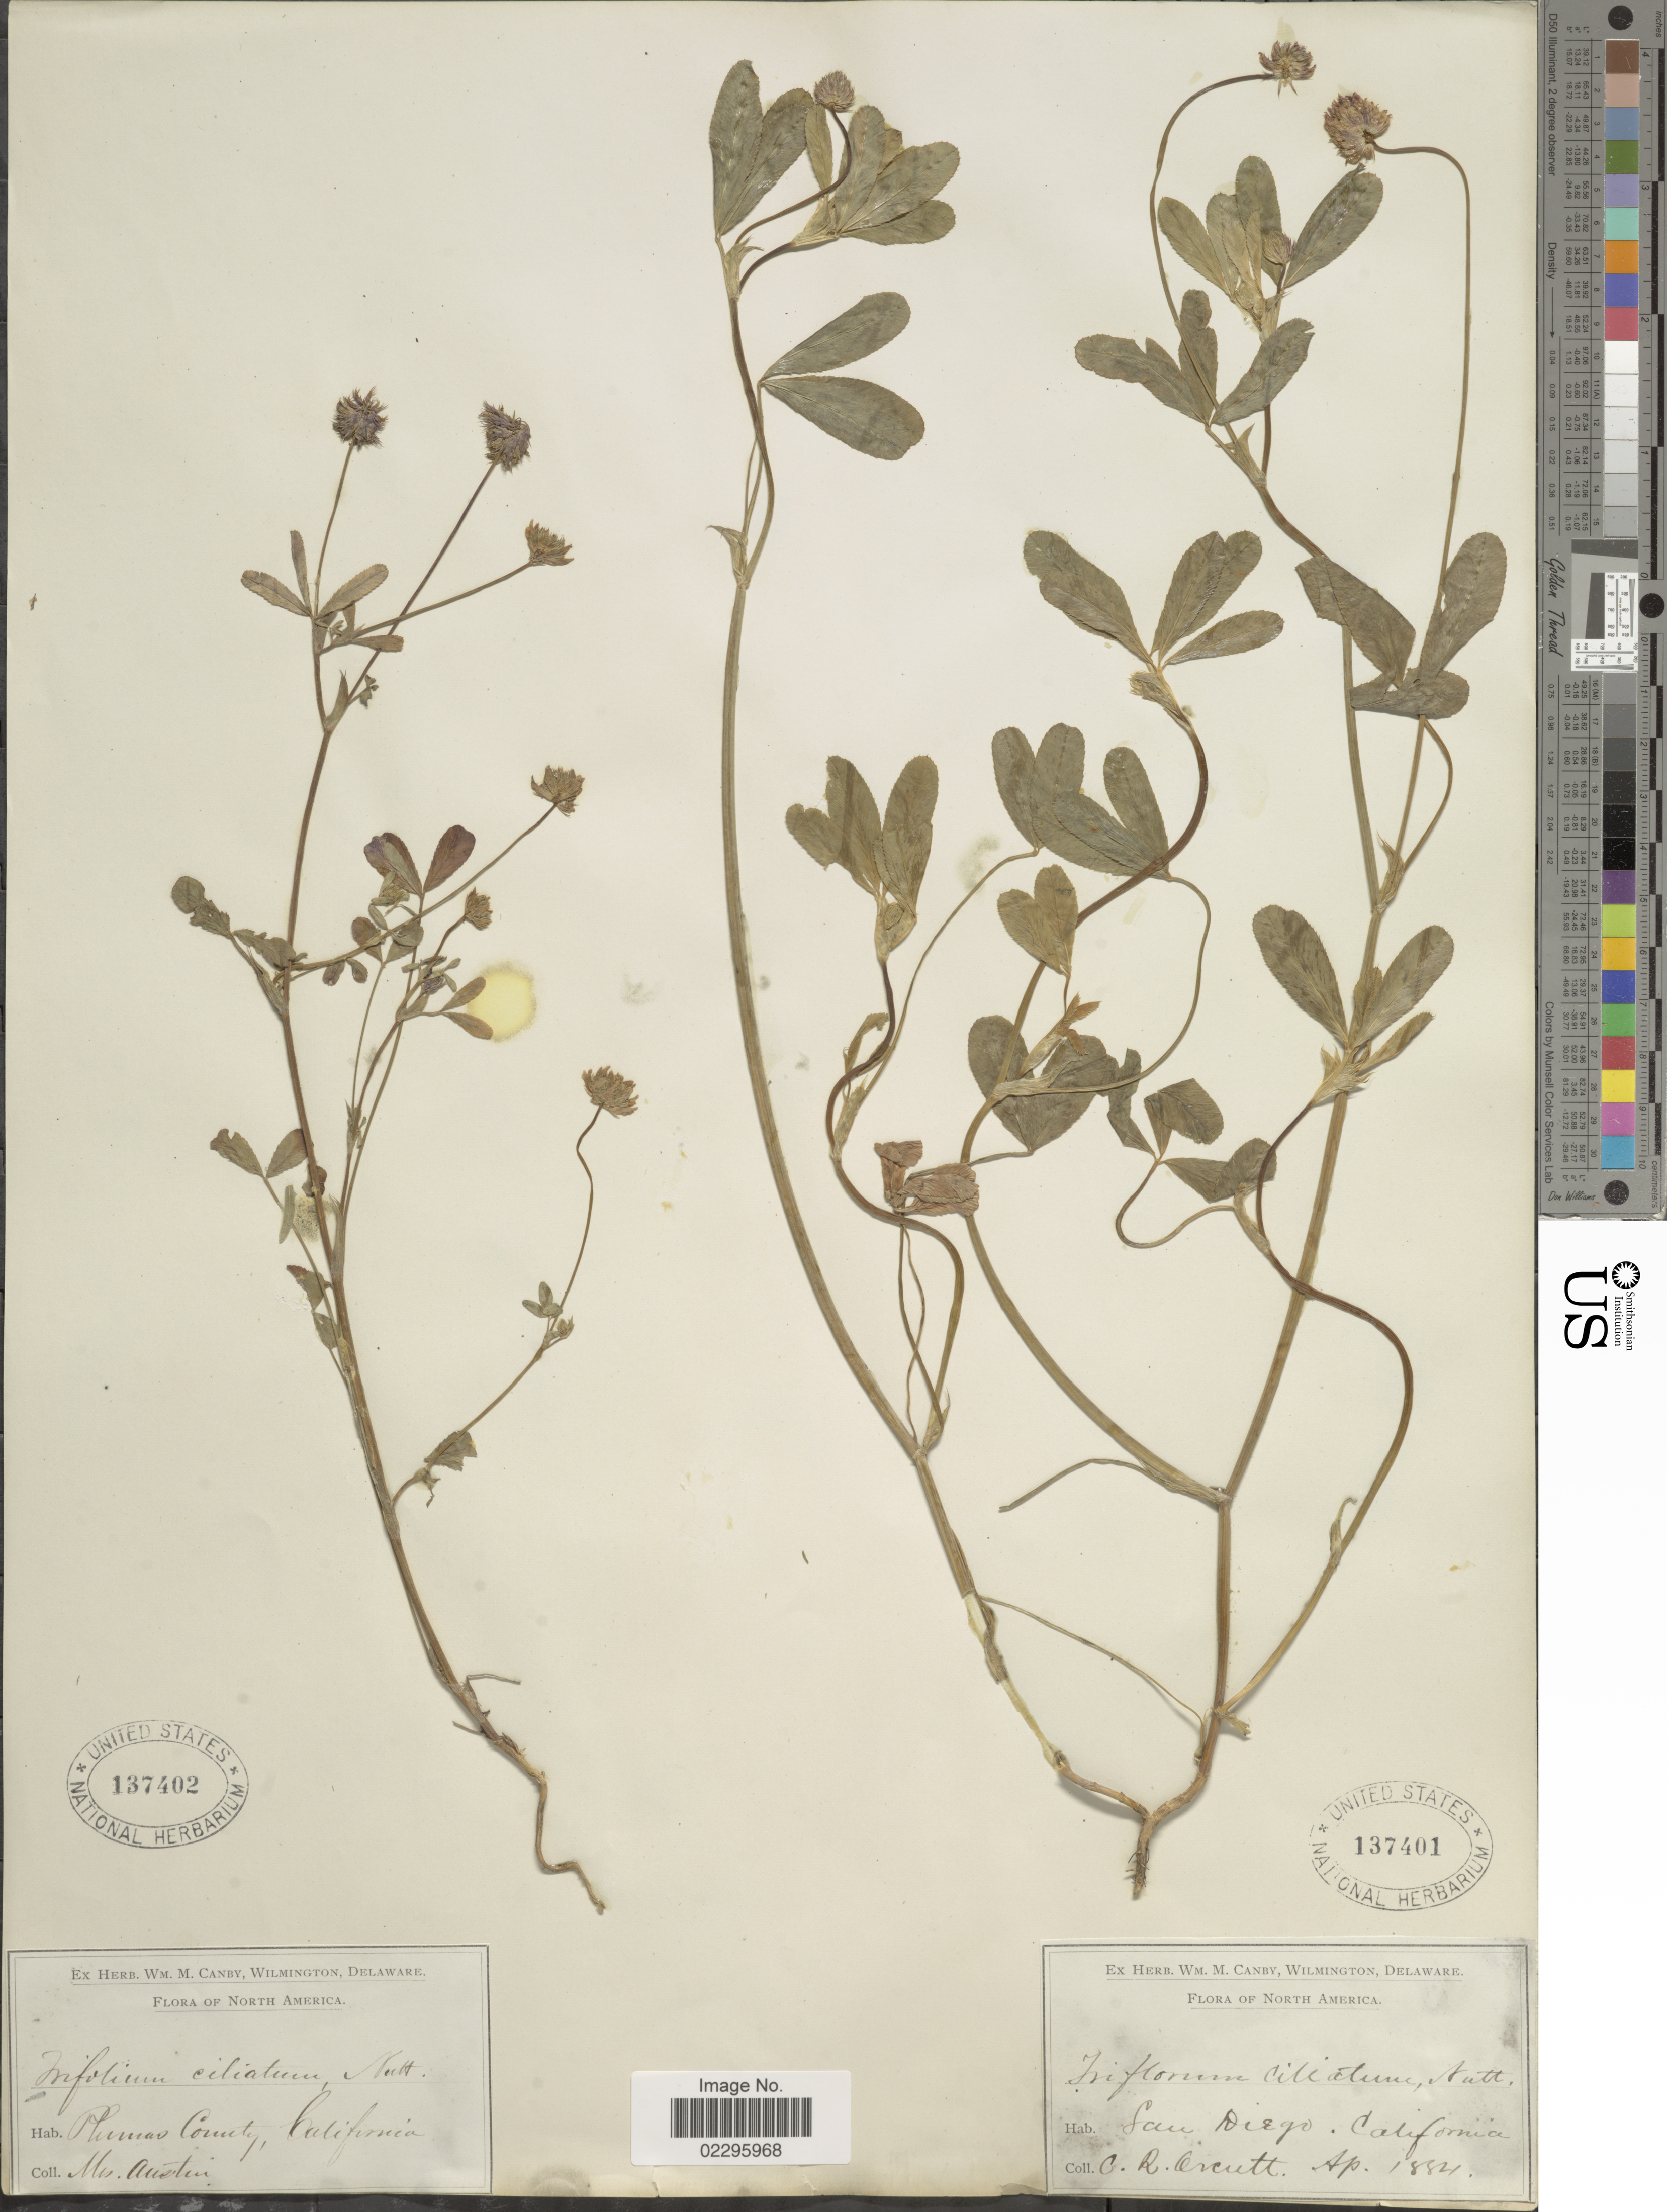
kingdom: Plantae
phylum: Tracheophyta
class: Magnoliopsida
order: Fabales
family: Fabaceae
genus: Trifolium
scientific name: Trifolium ciliolatum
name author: Benth.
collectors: Austin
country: United States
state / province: California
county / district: Plumas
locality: North America, Plumas County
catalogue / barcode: US 137402-2